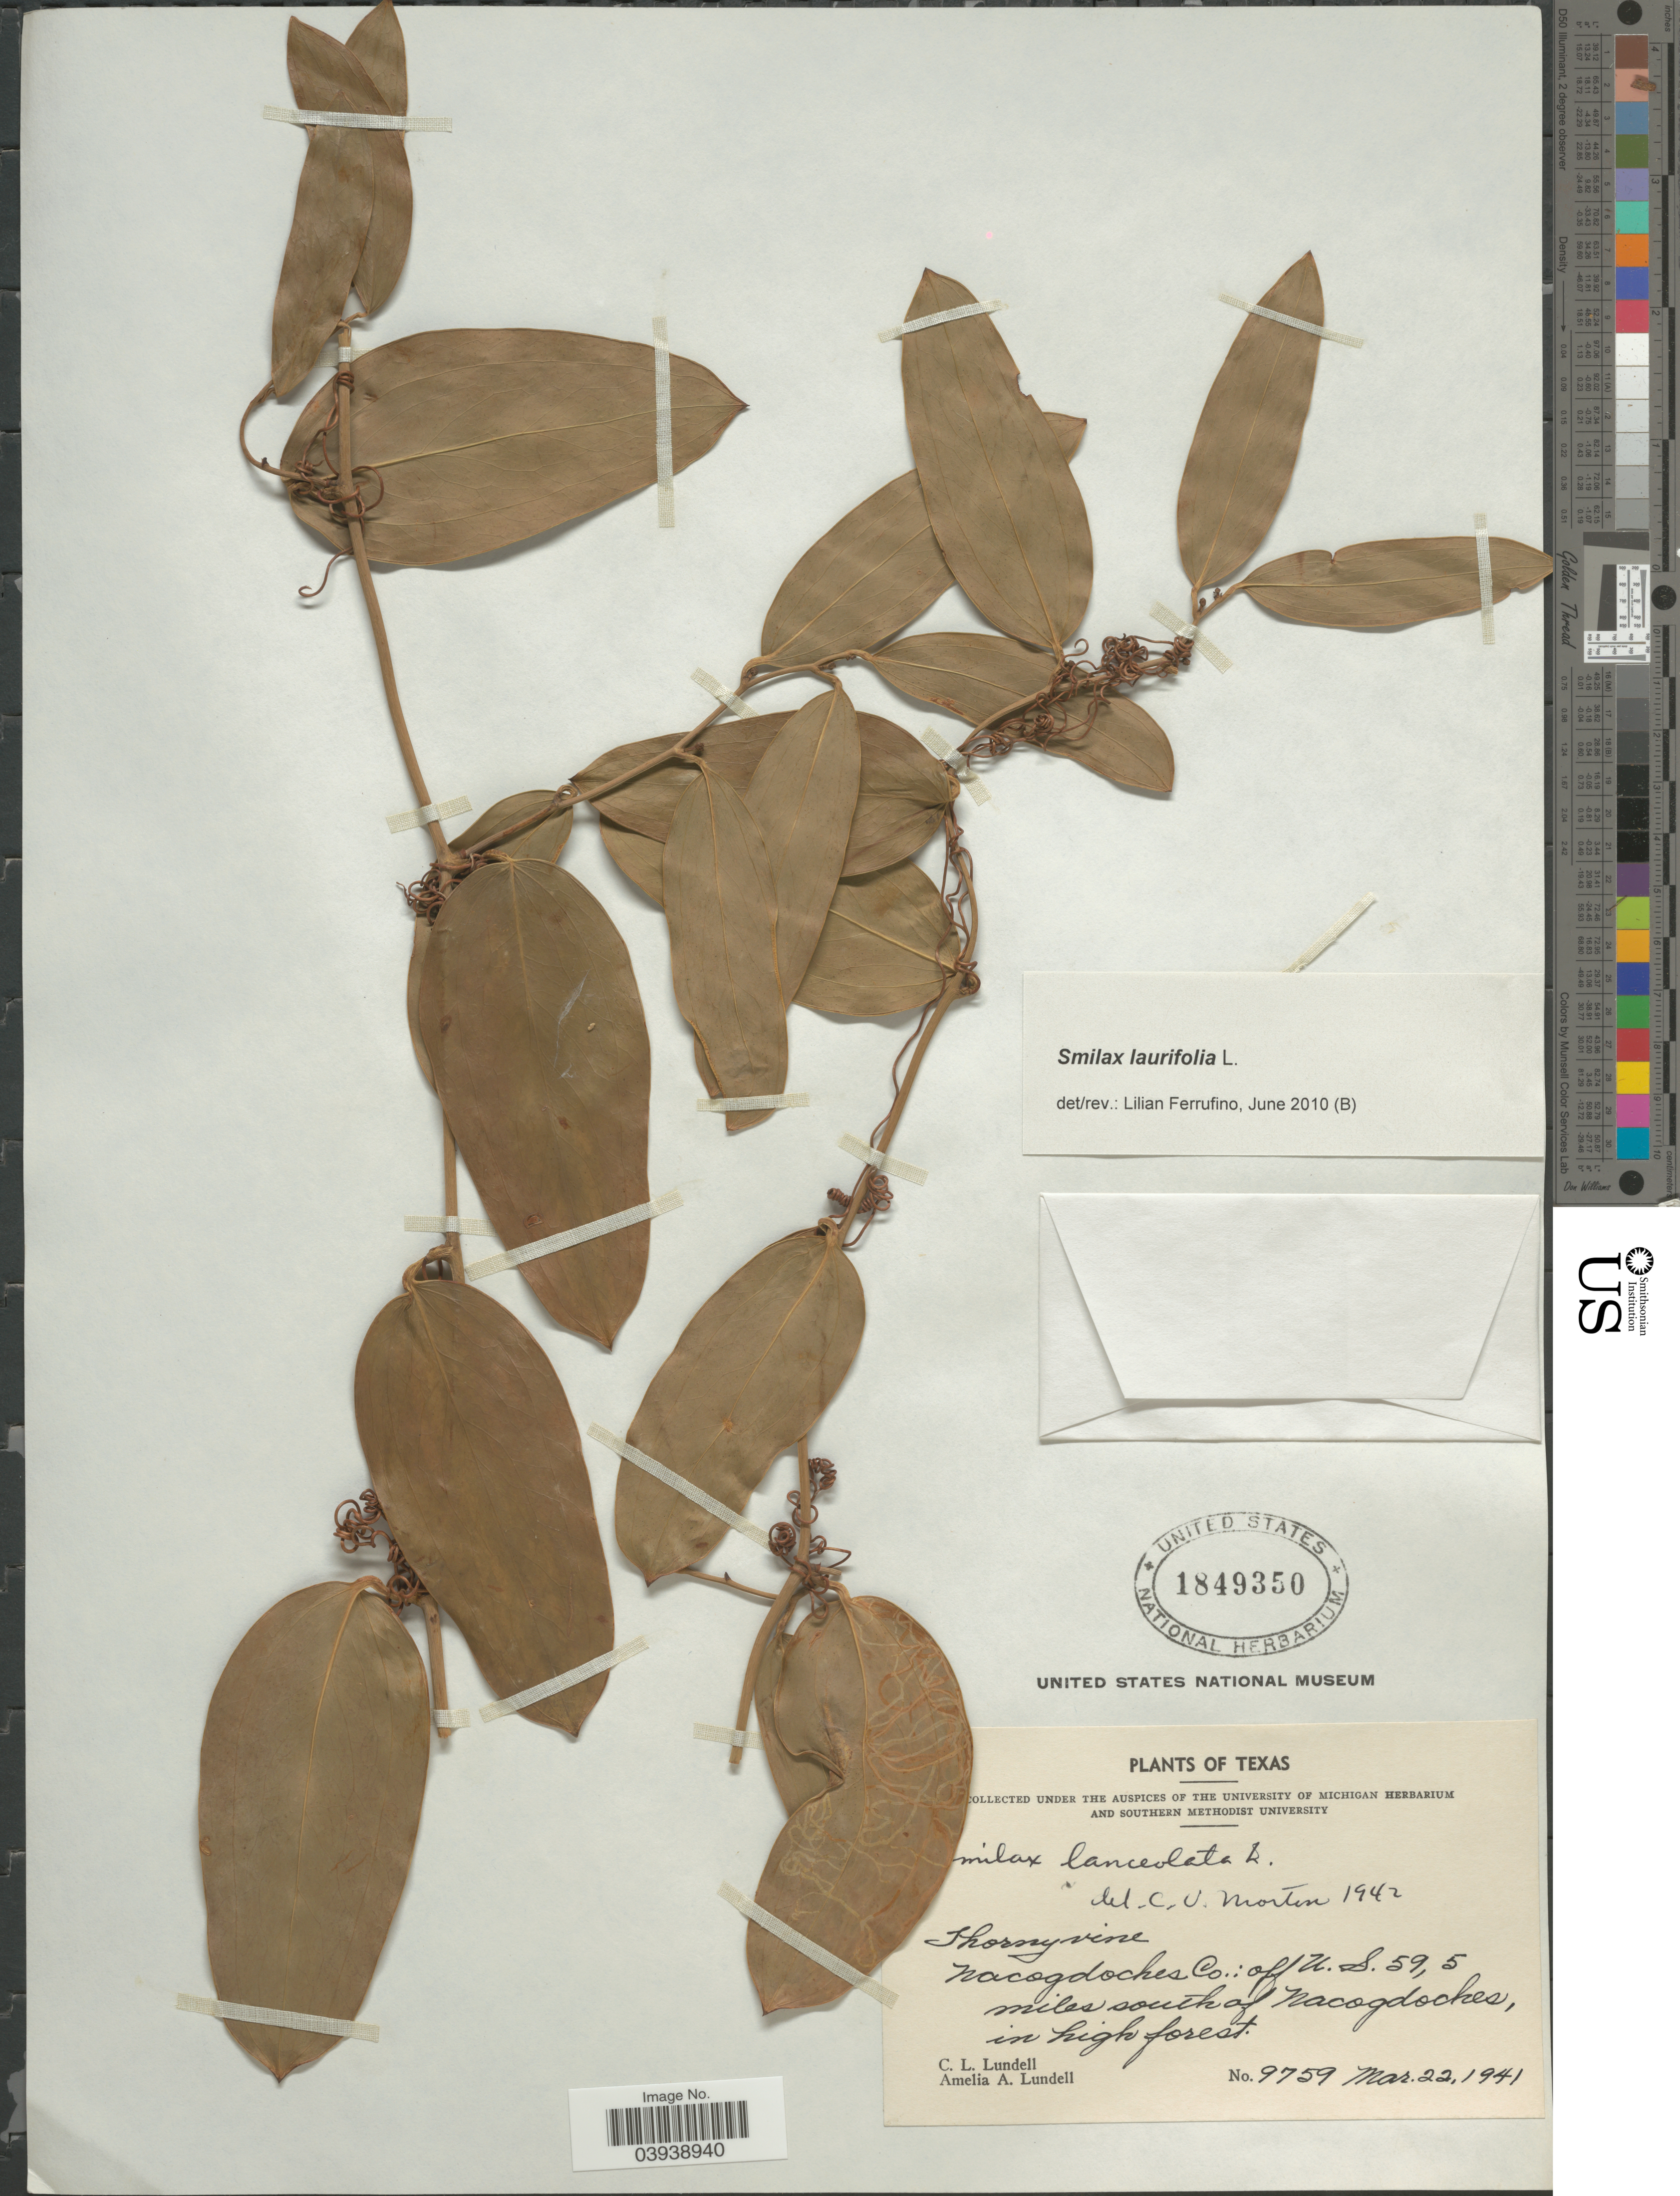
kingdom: Plantae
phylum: Tracheophyta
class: Liliopsida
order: Liliales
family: Smilacaceae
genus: Smilax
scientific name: Smilax laurifolia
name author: L.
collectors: C. L. Lundell & A. A. Lundell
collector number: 9759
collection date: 1941-03-22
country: United States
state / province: Texas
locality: Nacogdoches Co.: off U.S. 59, 5 miles south of Nacogdoches, in high forest.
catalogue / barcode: US 1849350